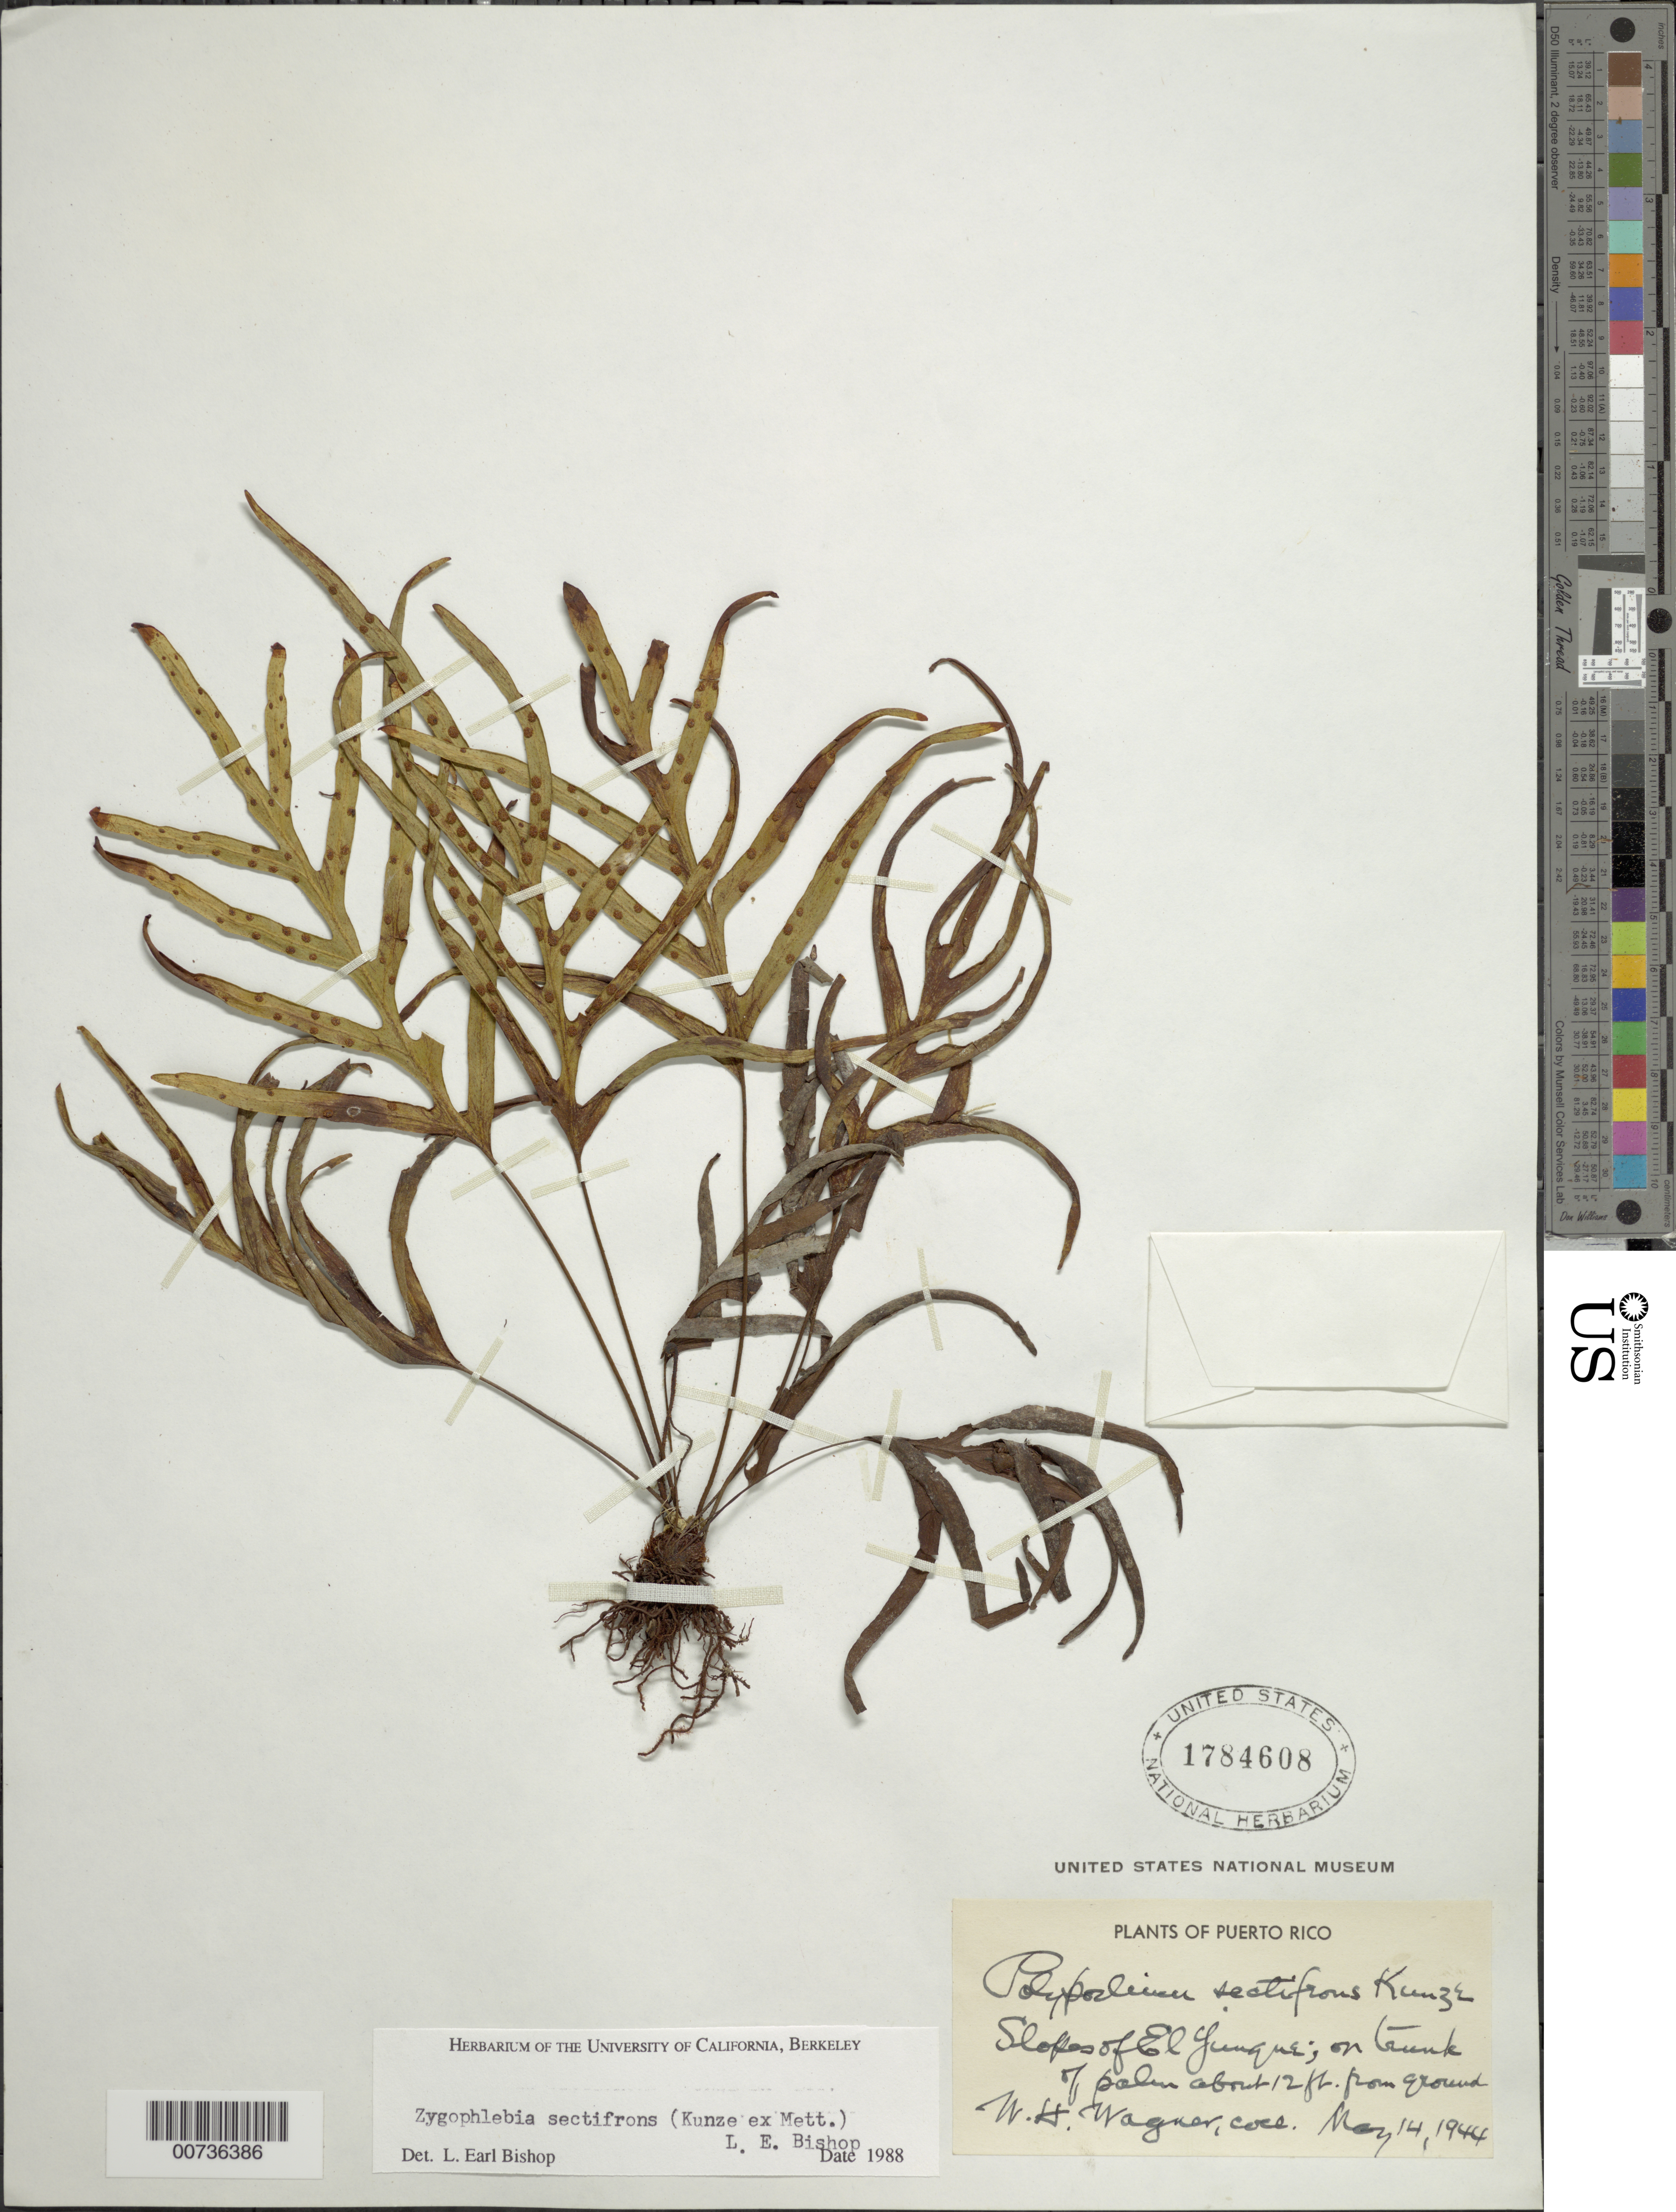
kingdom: Plantae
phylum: Tracheophyta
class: Polypodiopsida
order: Polypodiales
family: Polypodiaceae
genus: Zygophlebia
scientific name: Zygophlebia sectifrons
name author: (Kunze ex Mett.) L.E. Bishop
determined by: Earl, L.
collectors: W. H. Wagner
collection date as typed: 14 Mar 1944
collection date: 1944-03-14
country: Puerto Rico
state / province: Río Grande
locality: Slopes of El Yunque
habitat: On trunk of palm, about 12 ft from ground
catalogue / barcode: US 1784608